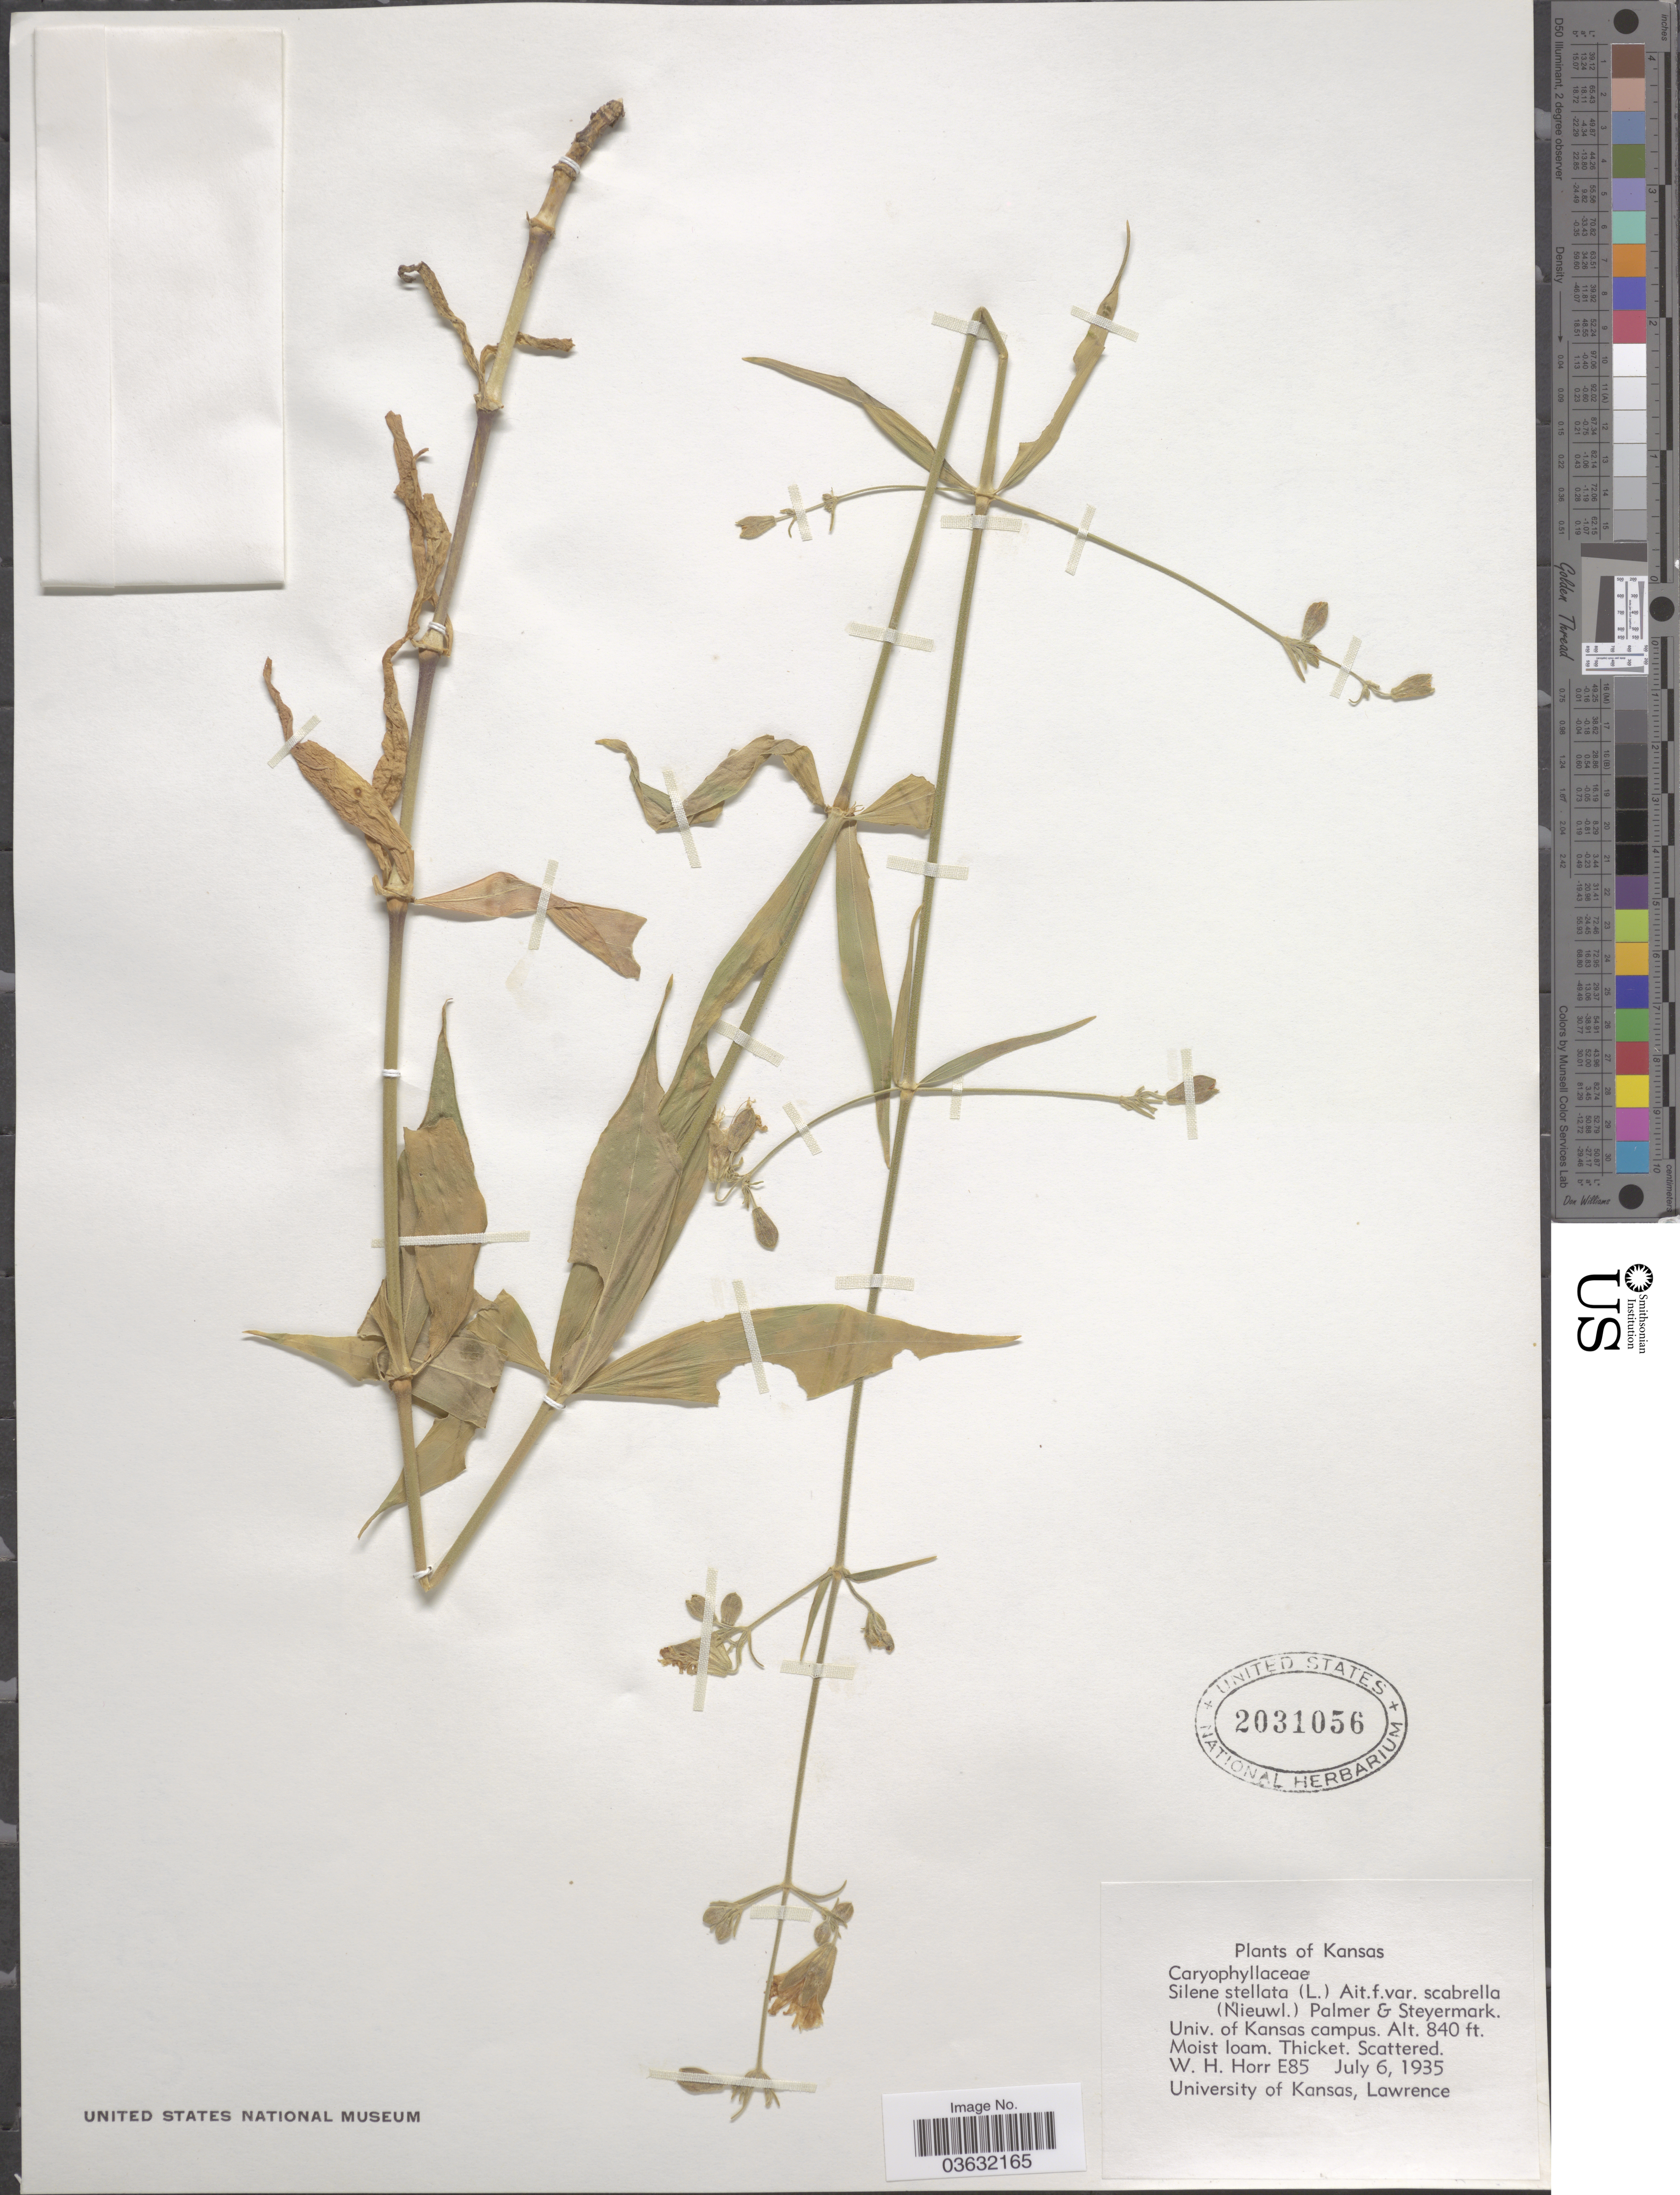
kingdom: Plantae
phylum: Tracheophyta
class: Magnoliopsida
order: Caryophyllales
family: Caryophyllaceae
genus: Silene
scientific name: Silene stellata var. scabrella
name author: (Nieuwl.) E.J. Palmer & Steyerm.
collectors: W. H. Horr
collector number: E85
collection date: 1935-07-06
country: United States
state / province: Kansas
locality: Univ. of Kansas campus.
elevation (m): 256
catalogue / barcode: US 2031056